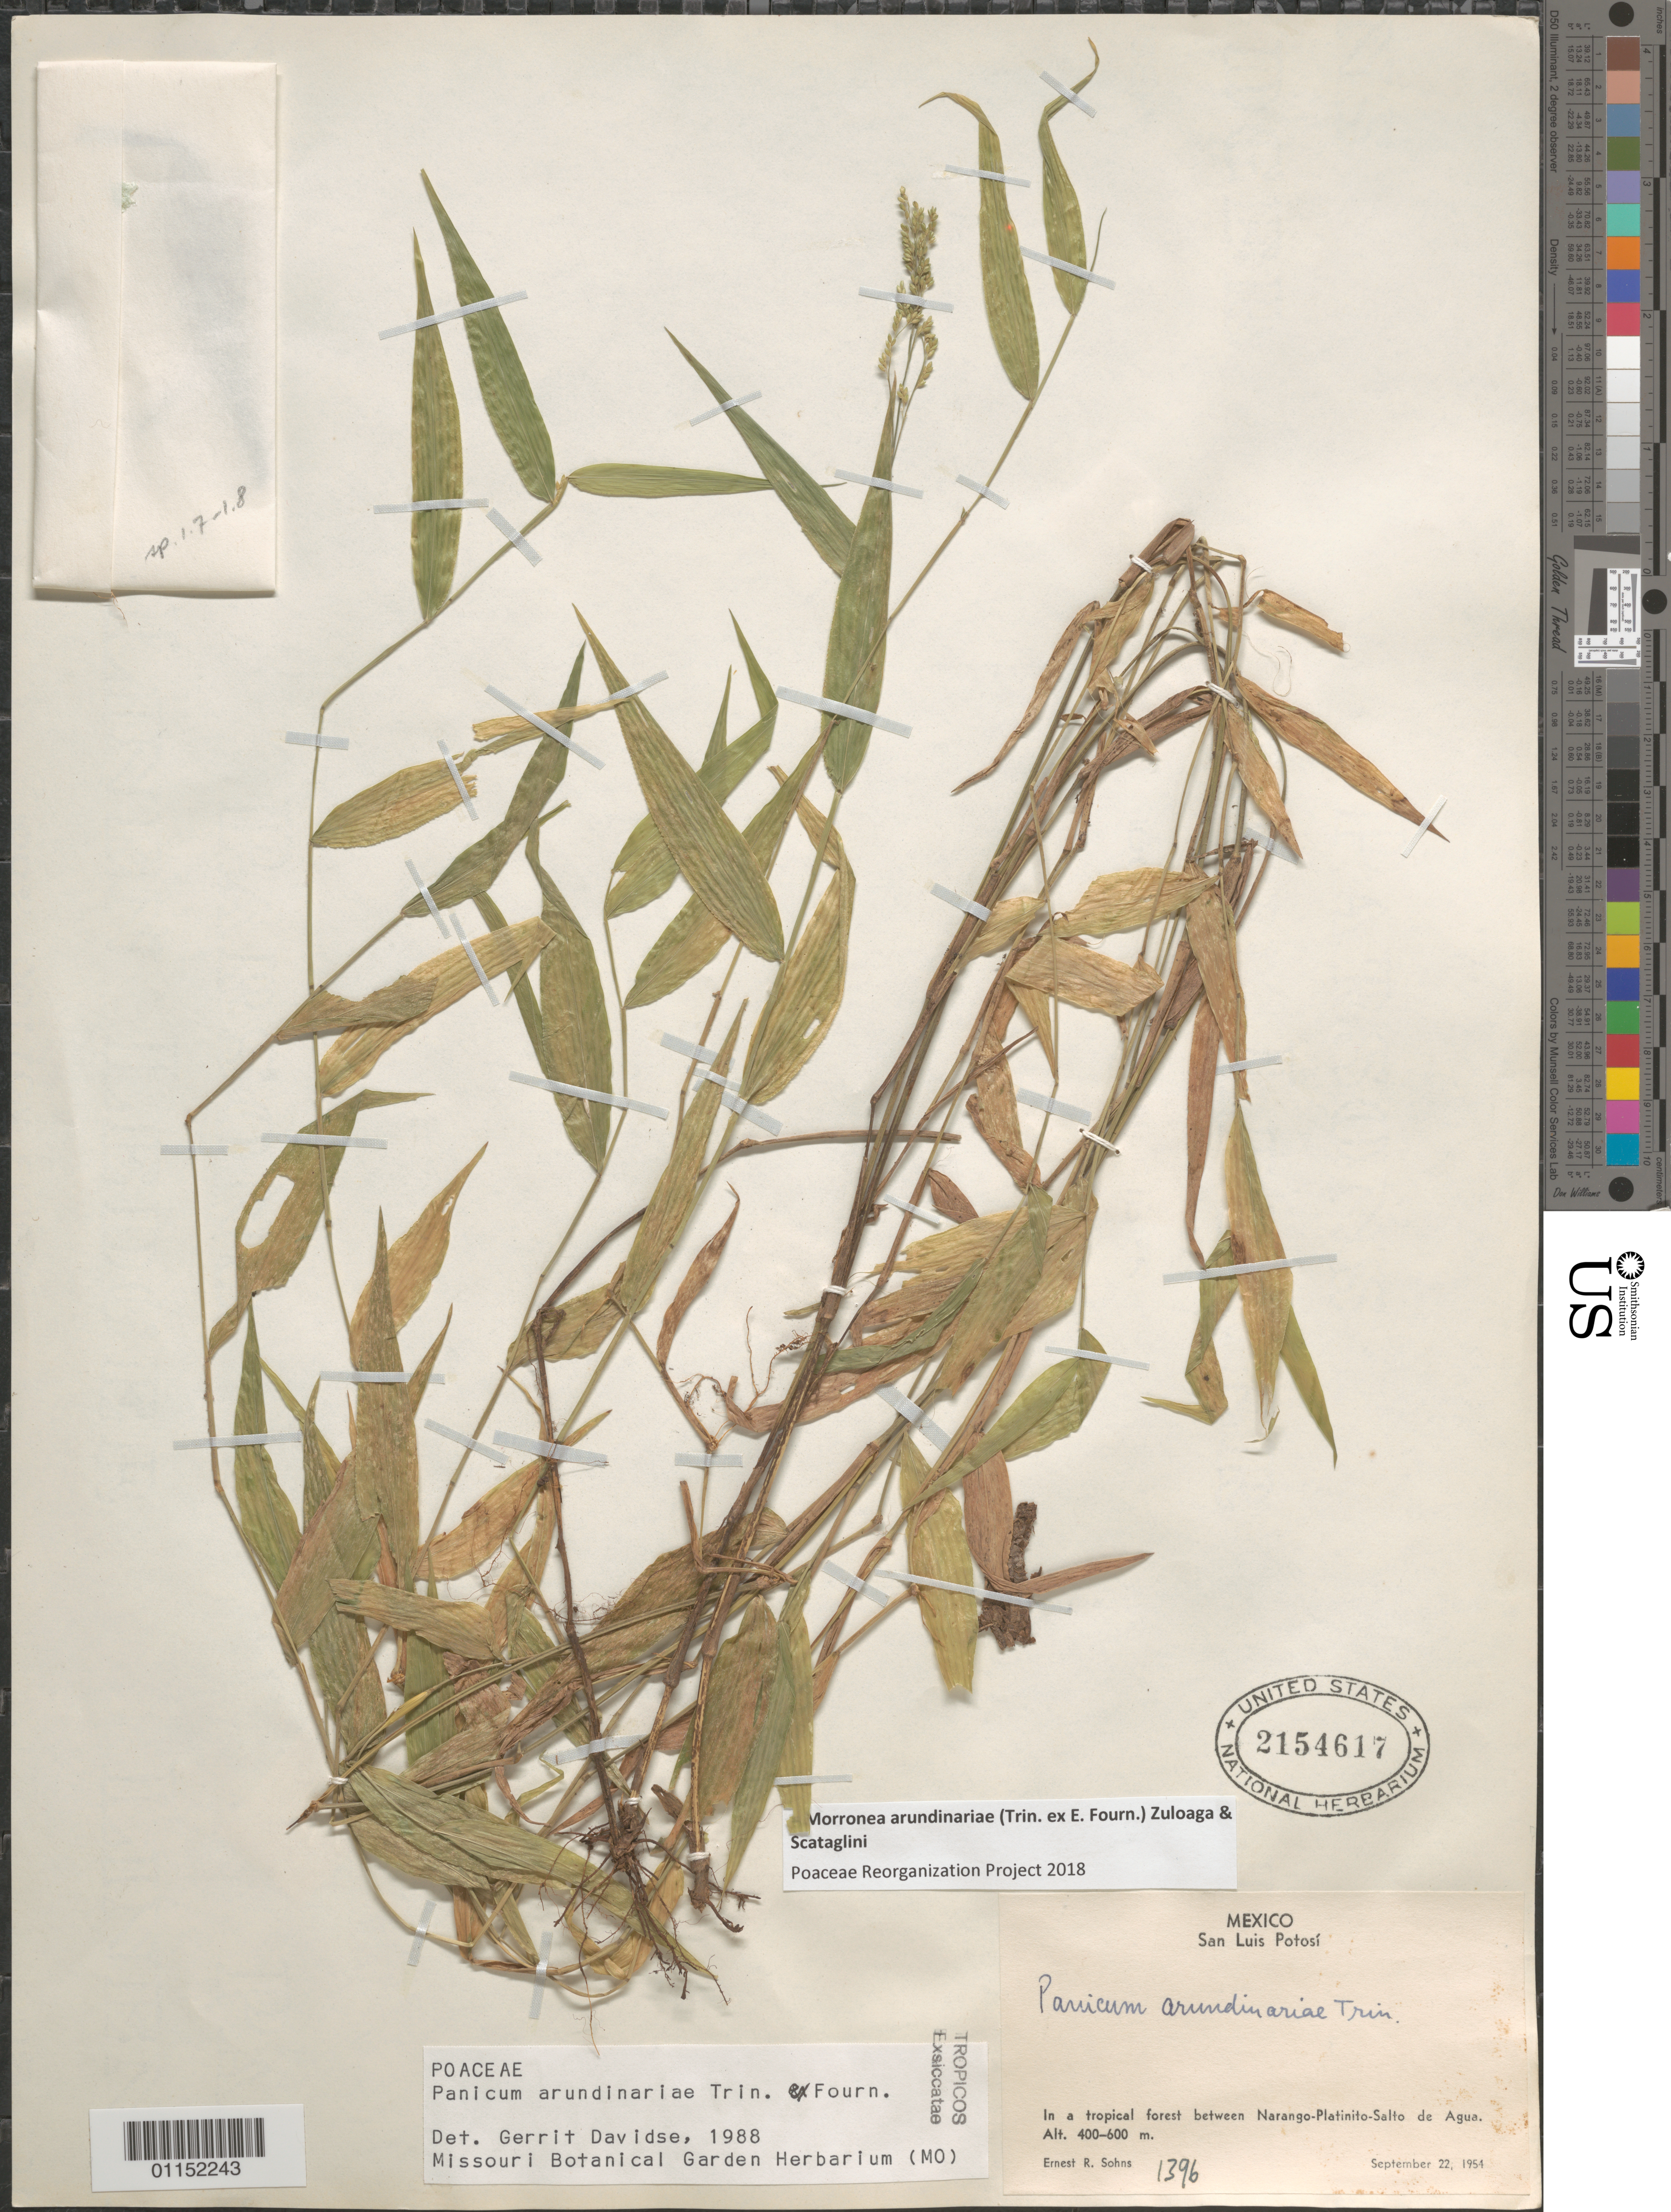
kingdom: Plantae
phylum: Tracheophyta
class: Liliopsida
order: Poales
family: Poaceae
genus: Morronea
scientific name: Morronea arundinariae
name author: (Trin. ex E. Fourn.) Zuloaga & Scataglini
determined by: Poaceae Reorganization Project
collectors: E. R. Sohns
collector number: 1396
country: Mexico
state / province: San Luis Potosí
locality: Between Narango-Platinito-Salto de Agiua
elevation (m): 400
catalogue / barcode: US 2154617